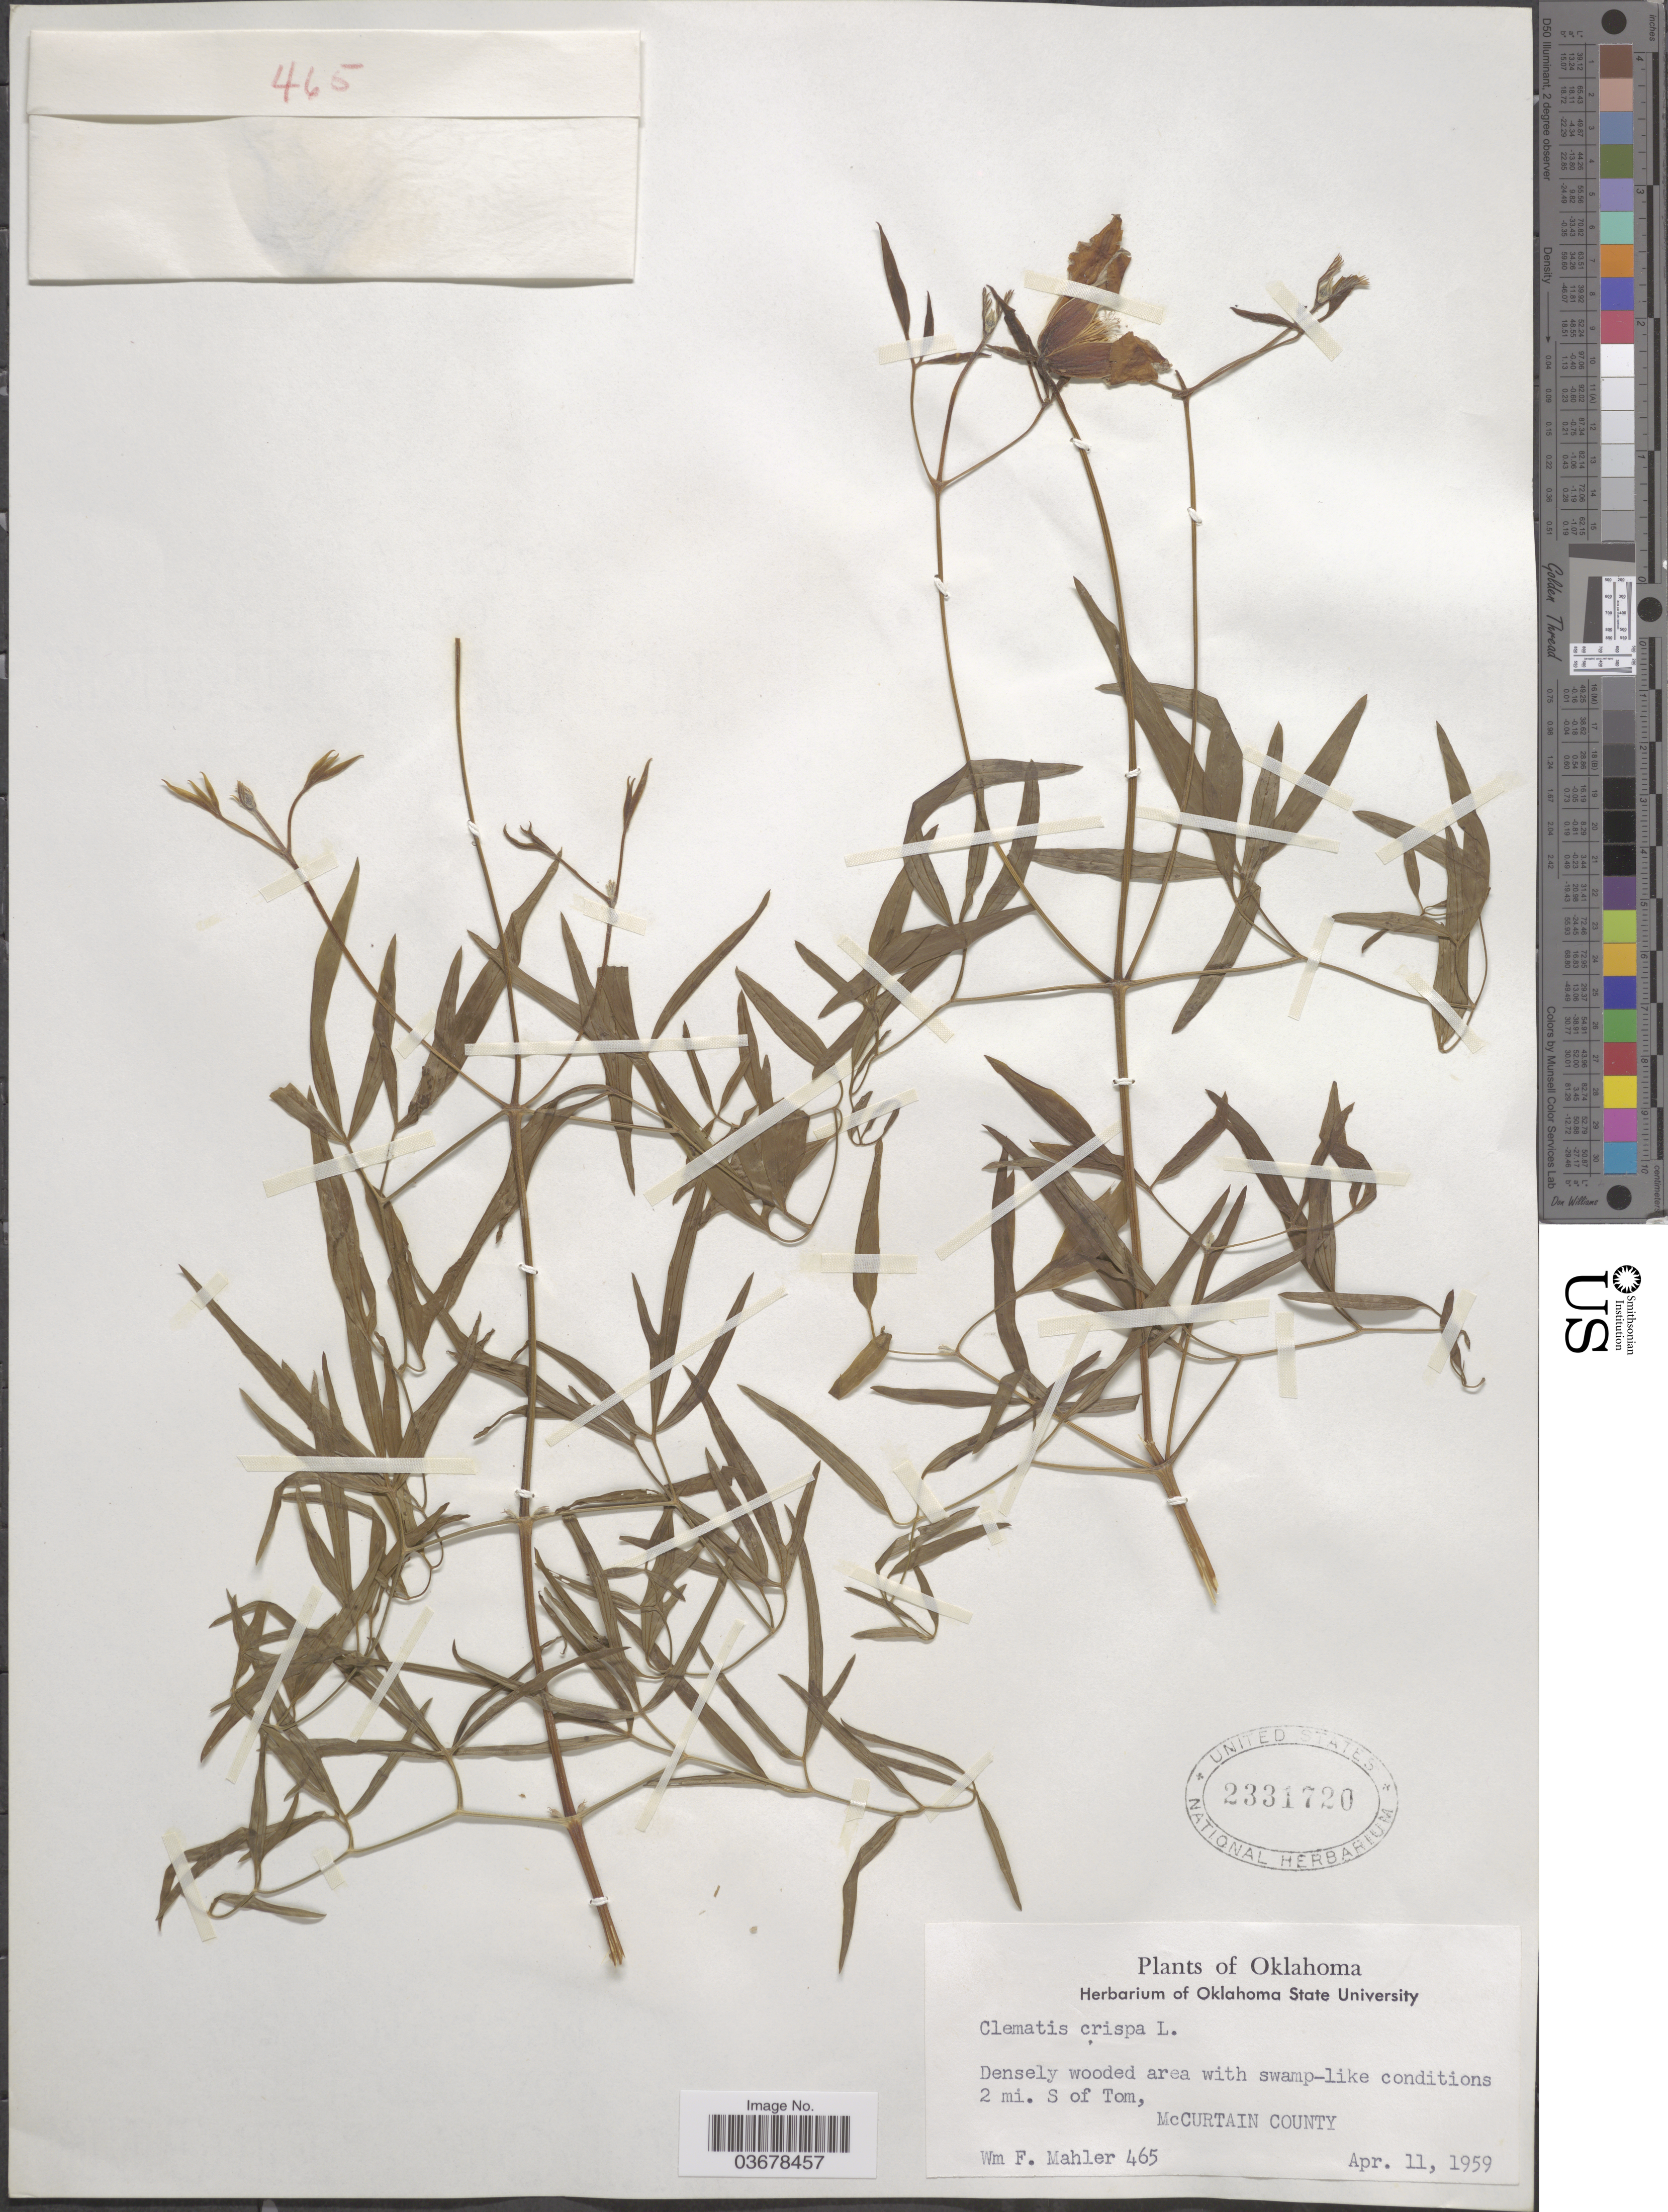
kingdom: Plantae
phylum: Tracheophyta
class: Magnoliopsida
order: Ranunculales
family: Ranunculaceae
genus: Clematis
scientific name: Clematis viorna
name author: L.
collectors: W. F. Mahler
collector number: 465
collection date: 1959-04-11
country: United States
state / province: Oklahoma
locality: Densely wooded area with swamp-like conditions. 2 mi. S of Tom, McCurtain County.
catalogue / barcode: US 2331720